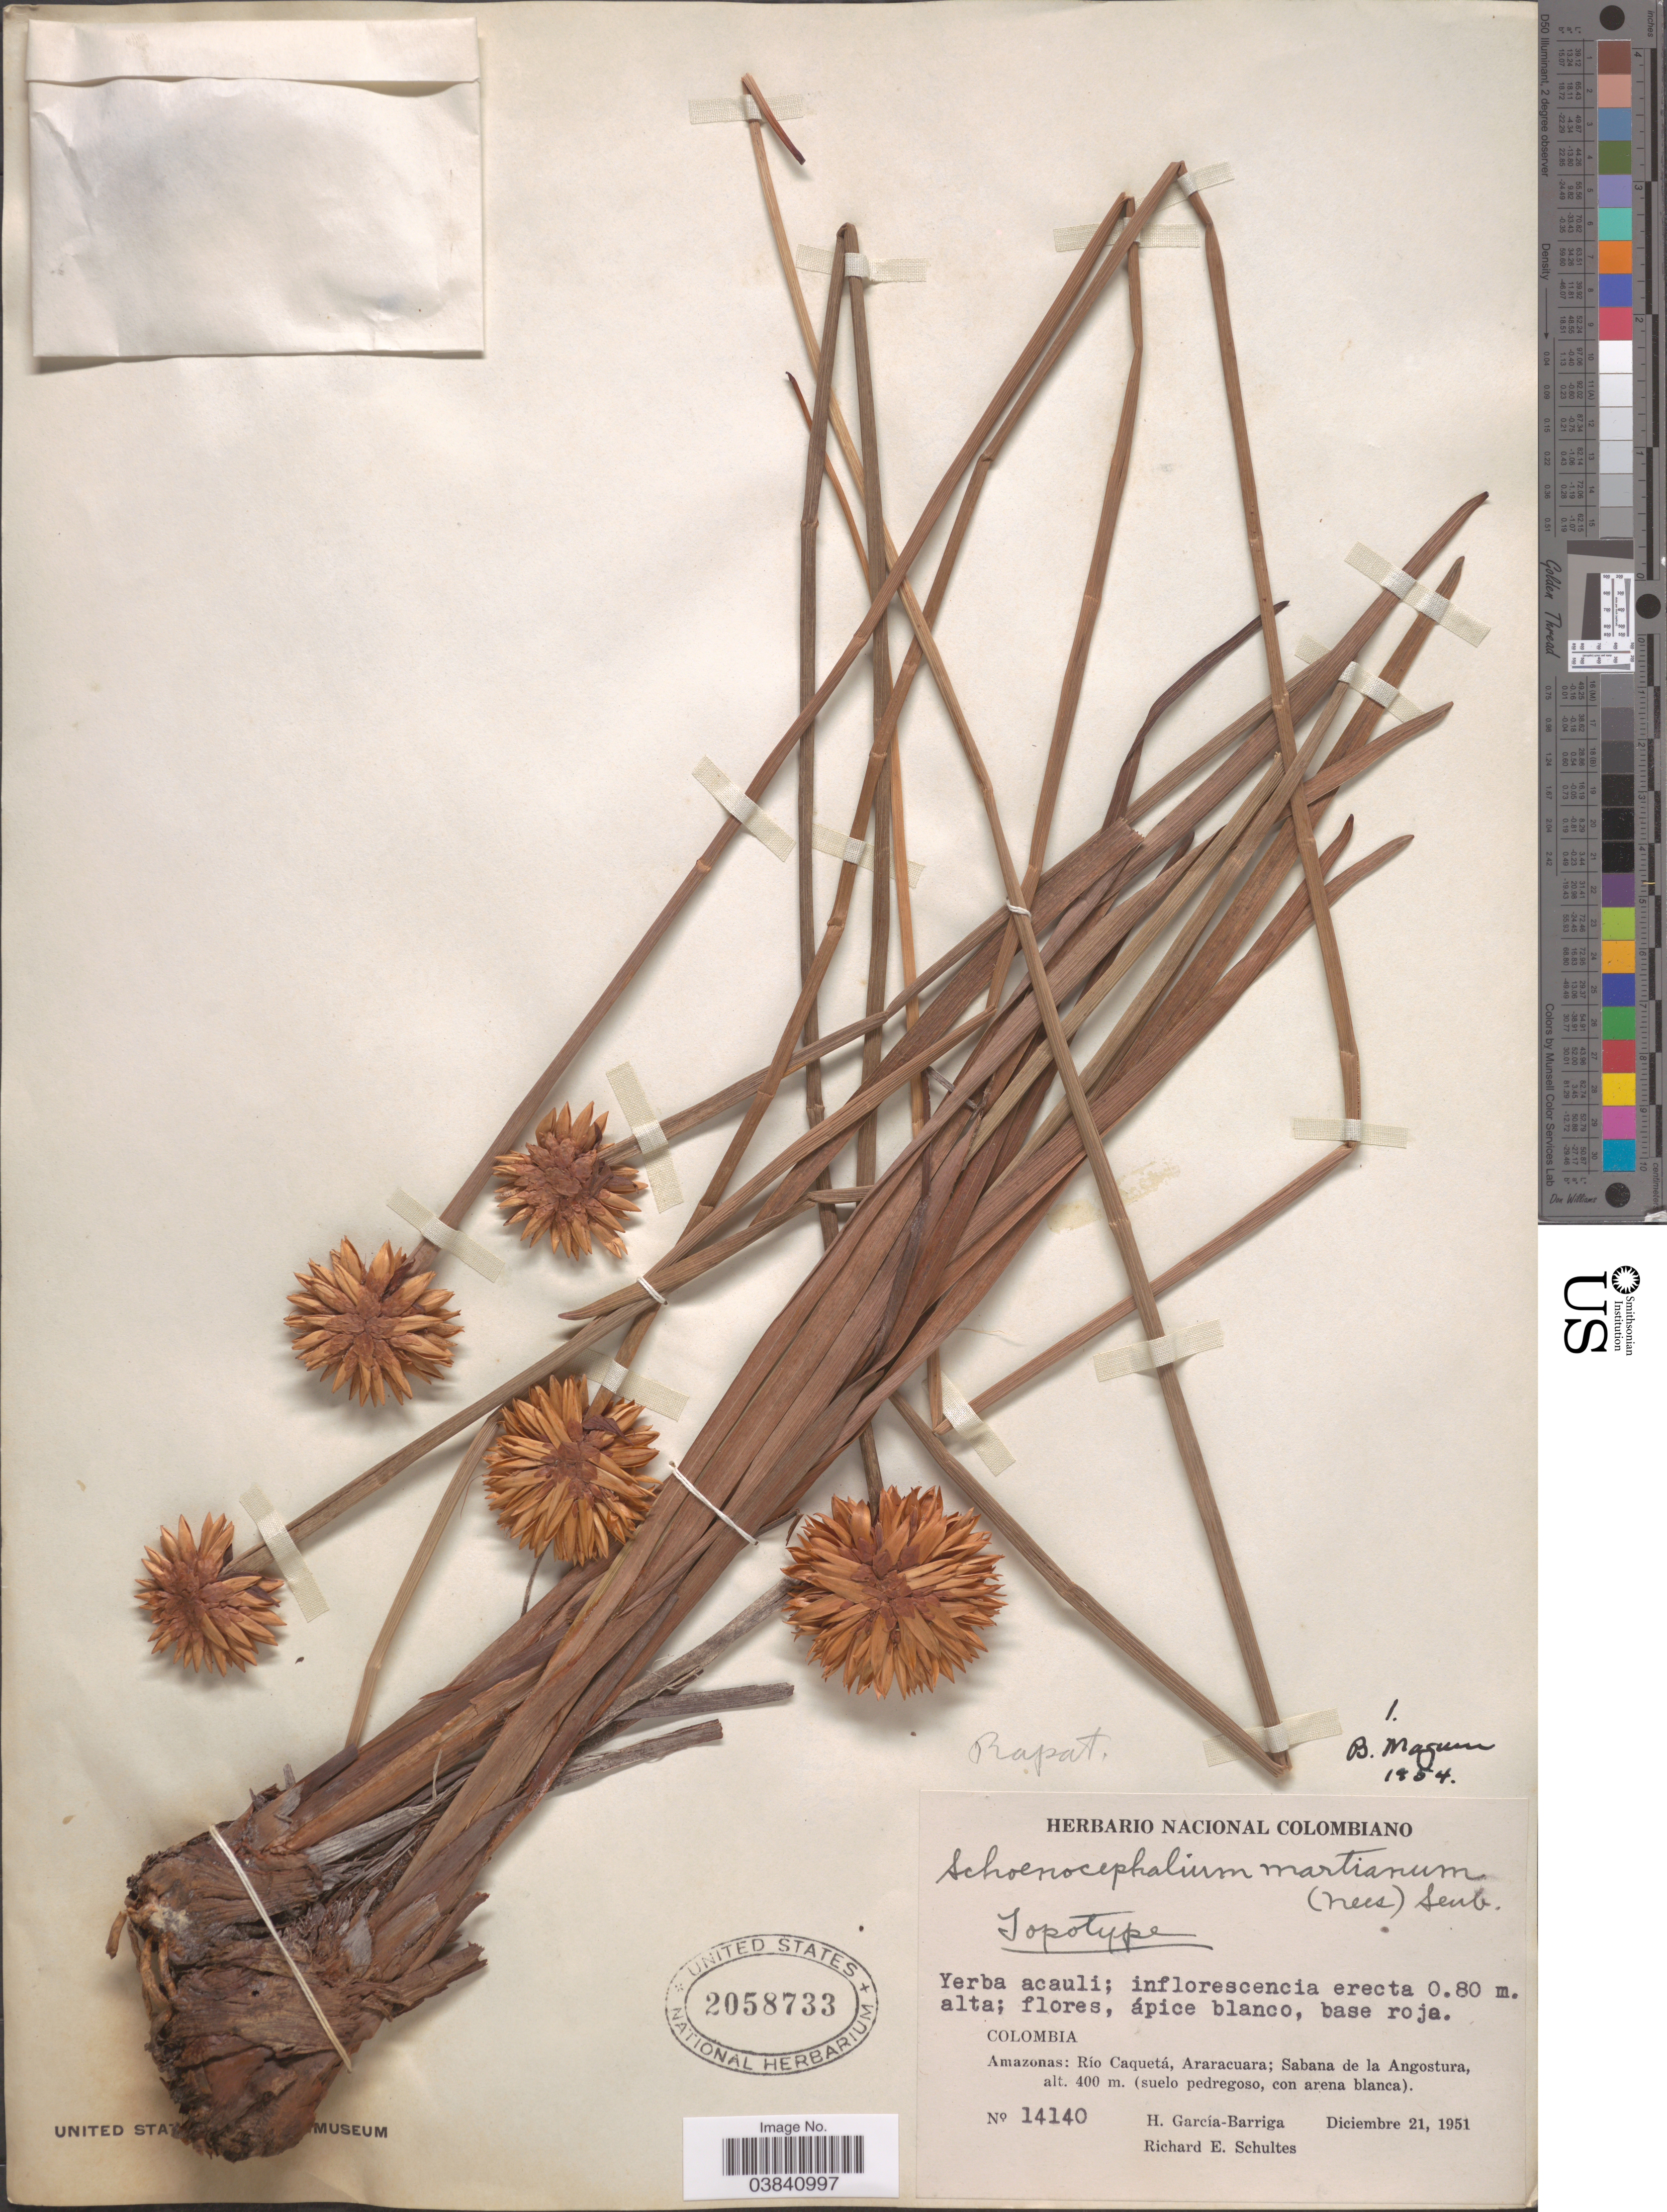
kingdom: Plantae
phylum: Tracheophyta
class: Liliopsida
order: Poales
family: Rapateaceae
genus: Schoenocephalium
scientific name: Schoenocephalium martianum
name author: Seub.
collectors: H. García Barriga & R. E. Schultes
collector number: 14140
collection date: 1951-12-21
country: Colombia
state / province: Amazônas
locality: Río Caquetá, Araracuara; Sabana de la Angostura.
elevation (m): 400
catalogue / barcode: US 2058733